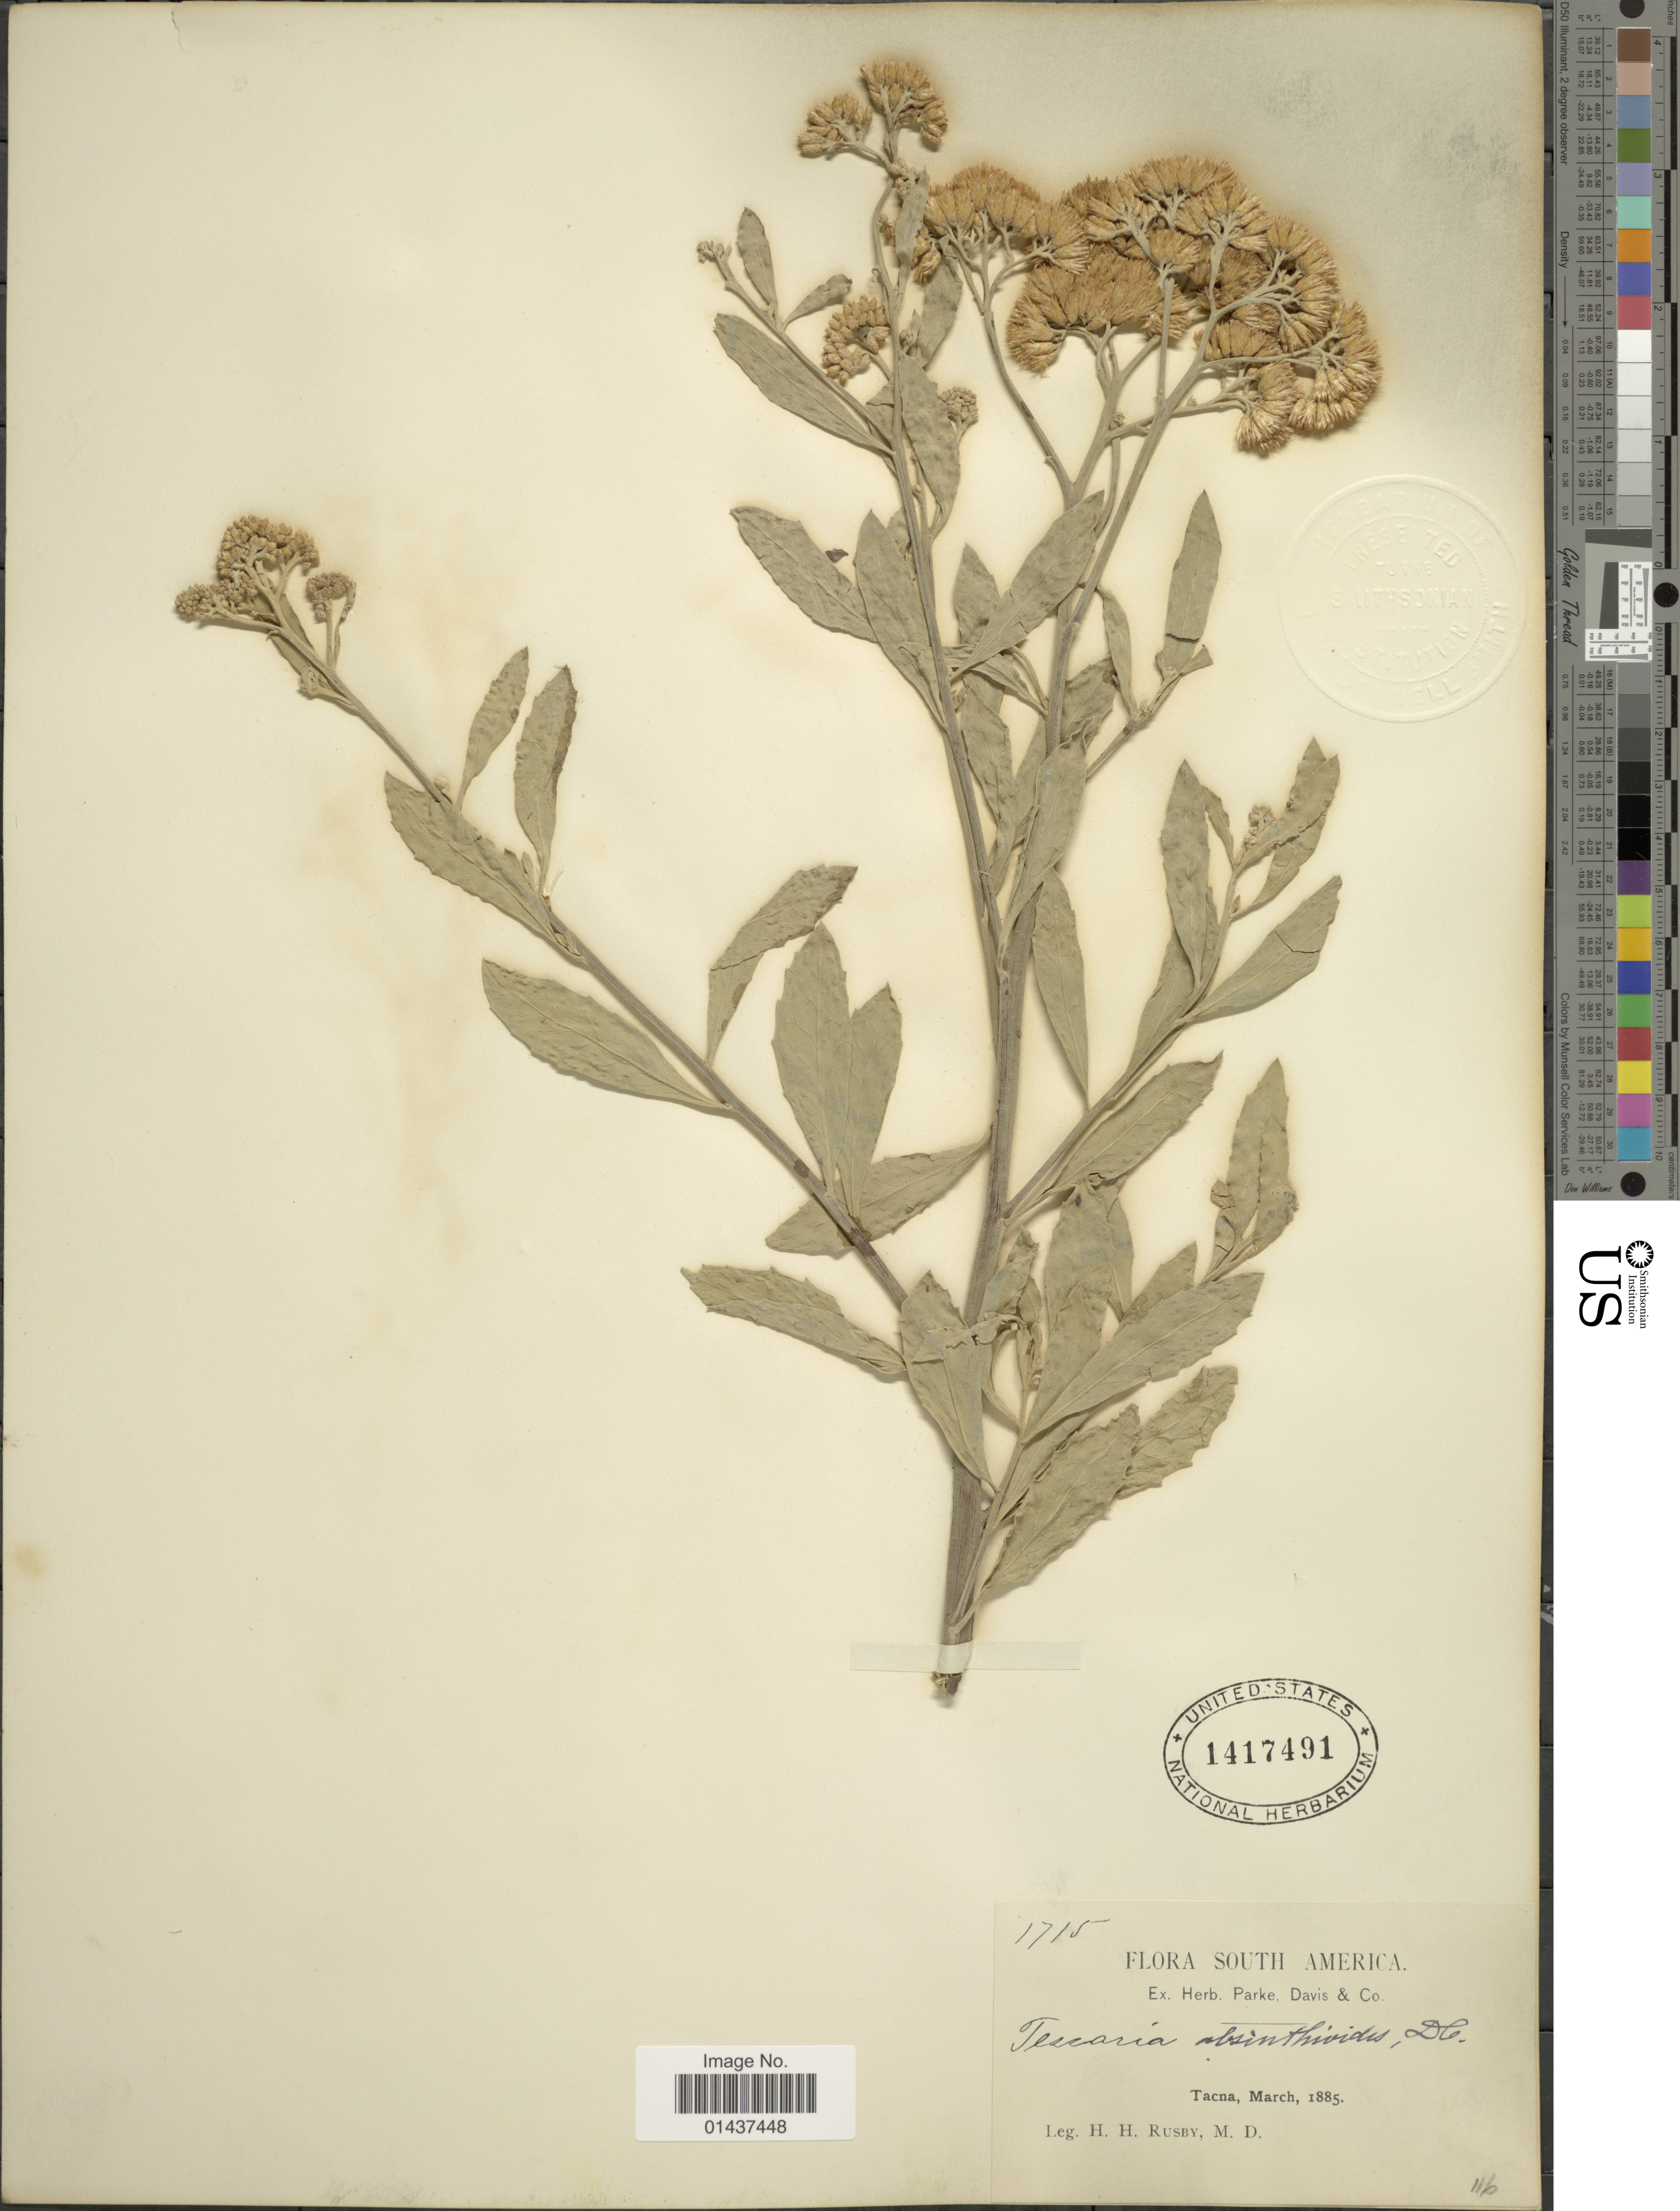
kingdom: Plantae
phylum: Tracheophyta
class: Magnoliopsida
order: Asterales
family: Asteraceae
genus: Tessaria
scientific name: Tessaria integrifolia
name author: Ruiz & Pav.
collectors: H. H. Rusby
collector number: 1715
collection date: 1885-03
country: Peru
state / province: Tacna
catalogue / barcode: US 1417491